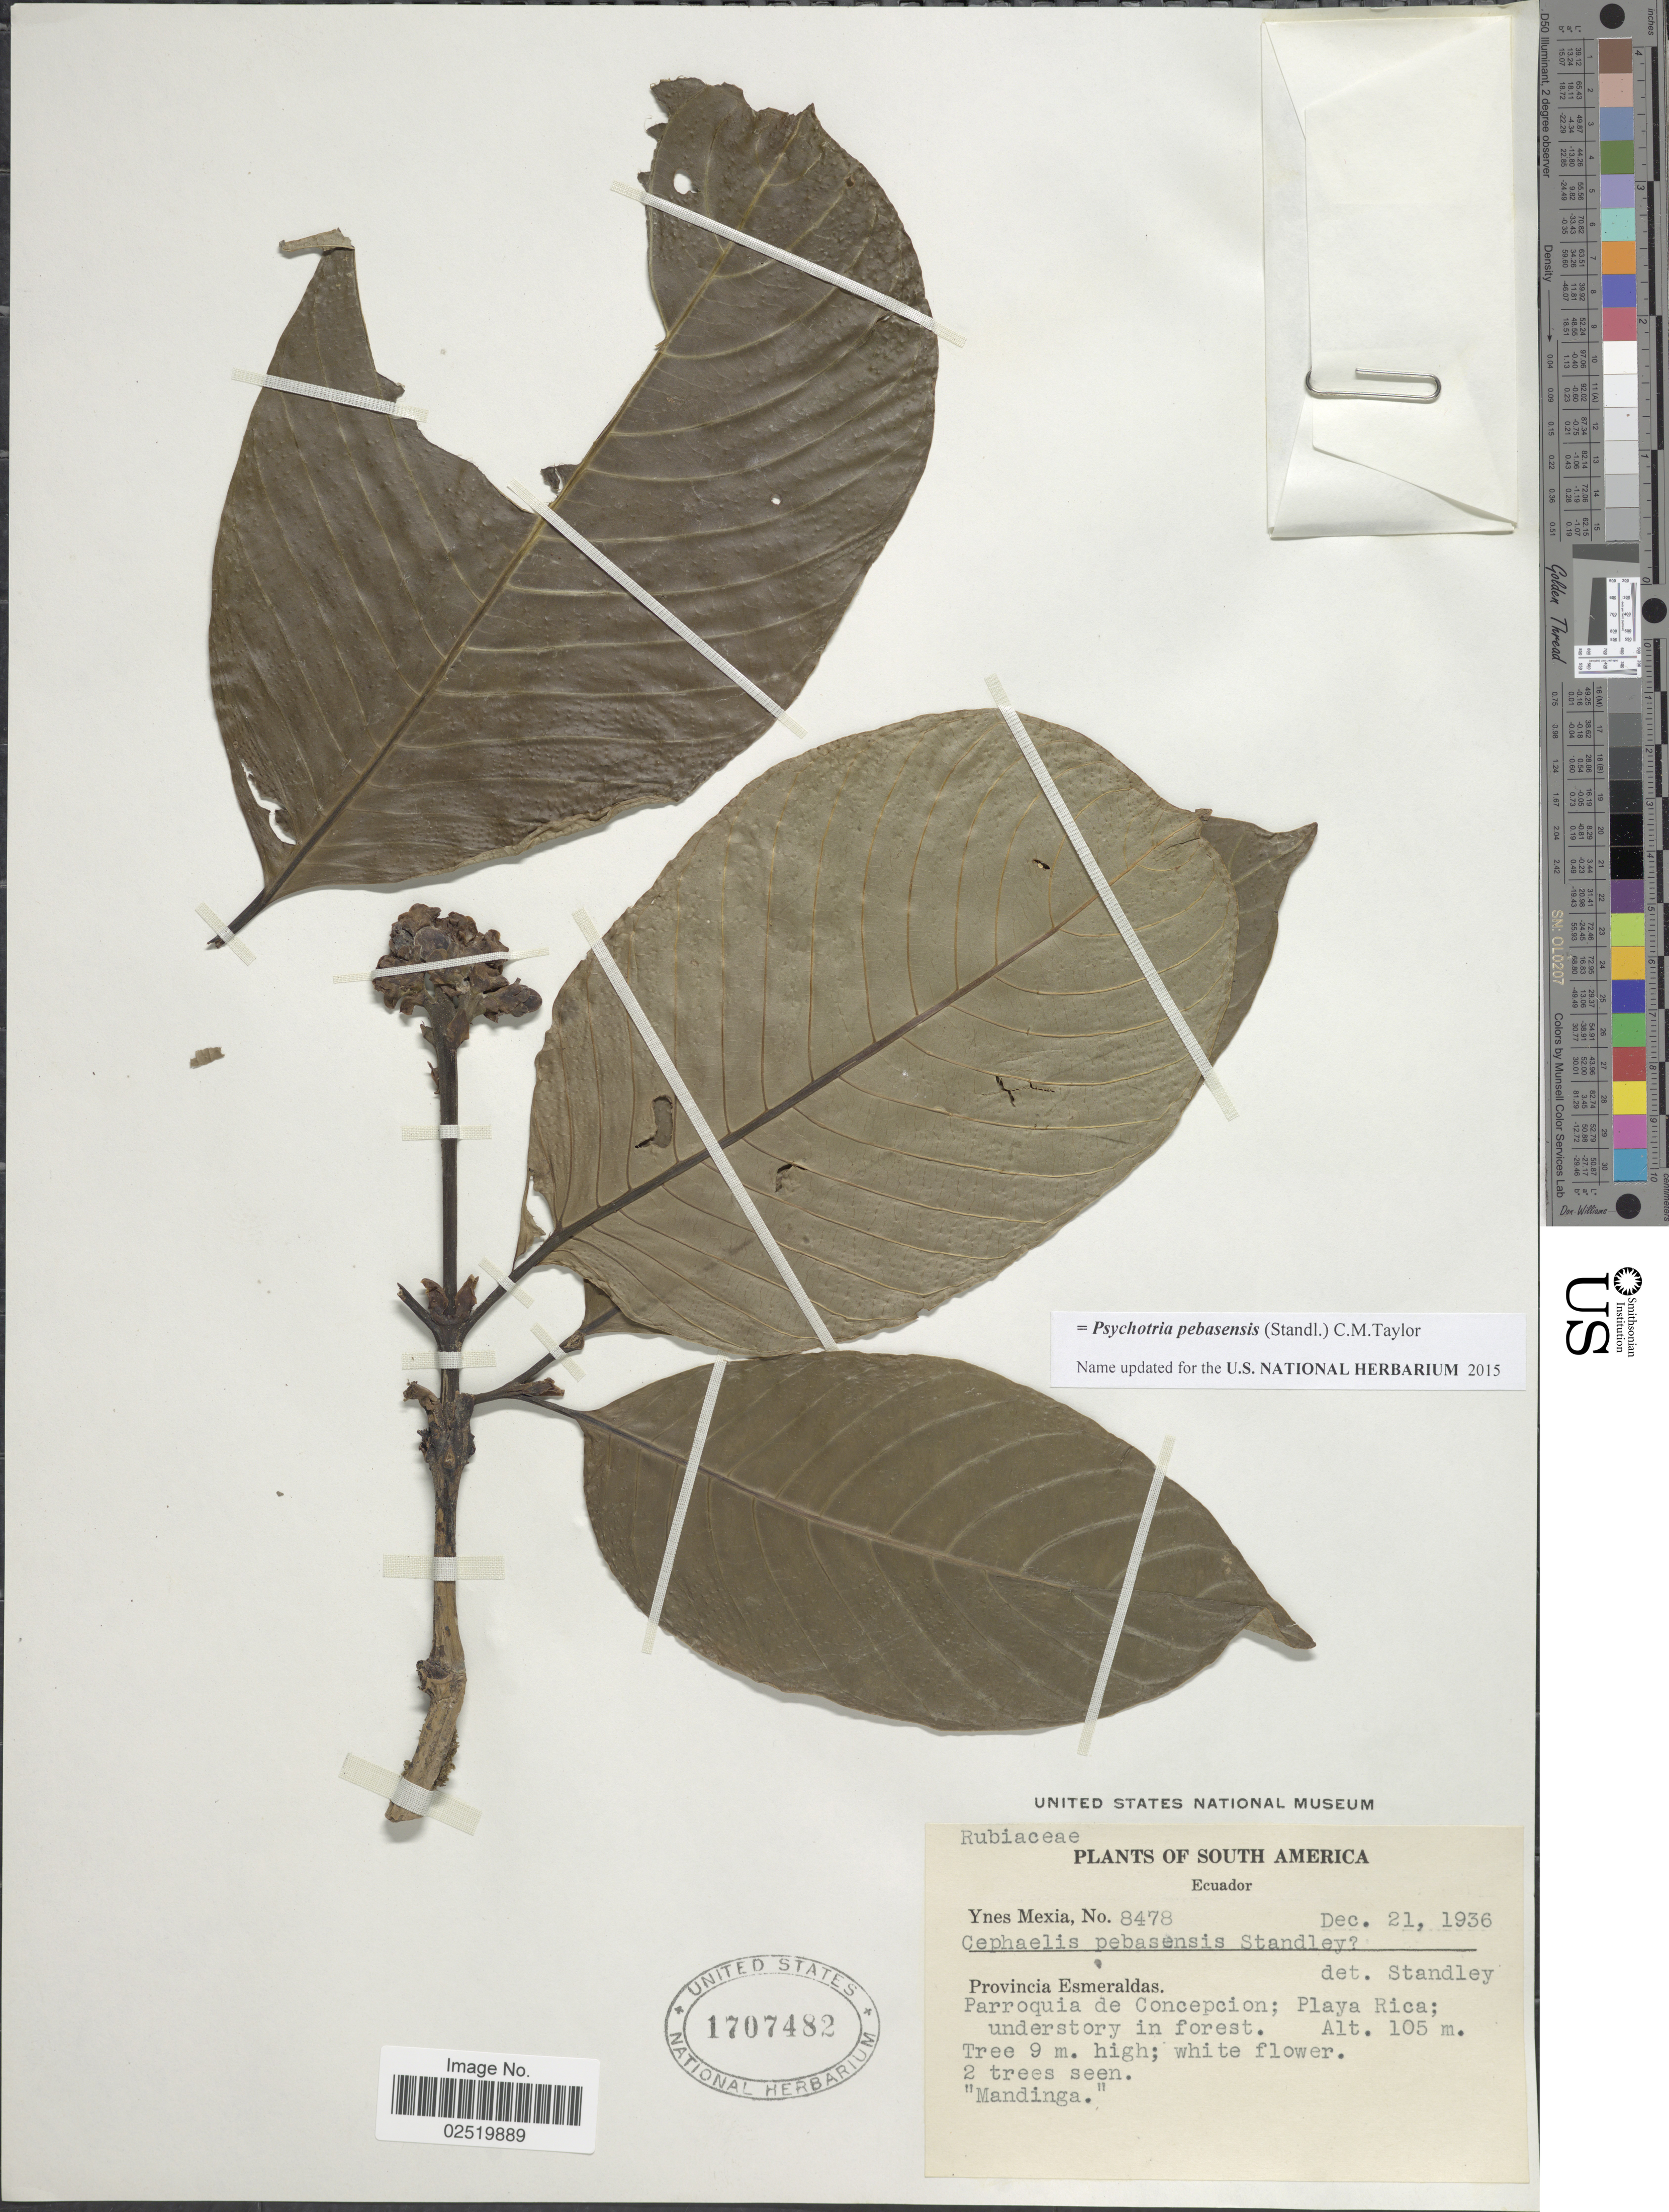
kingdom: Plantae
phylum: Tracheophyta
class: Magnoliopsida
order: Gentianales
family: Rubiaceae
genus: Psychotria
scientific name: Psychotria pebasensis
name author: (Standl.) C.M. Taylor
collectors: Y. Mexia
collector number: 8478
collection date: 1936-12-21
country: Ecuador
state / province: Esmeraldas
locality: Parroquia de Concepcion; Playa Rica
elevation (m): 105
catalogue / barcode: US 1707482